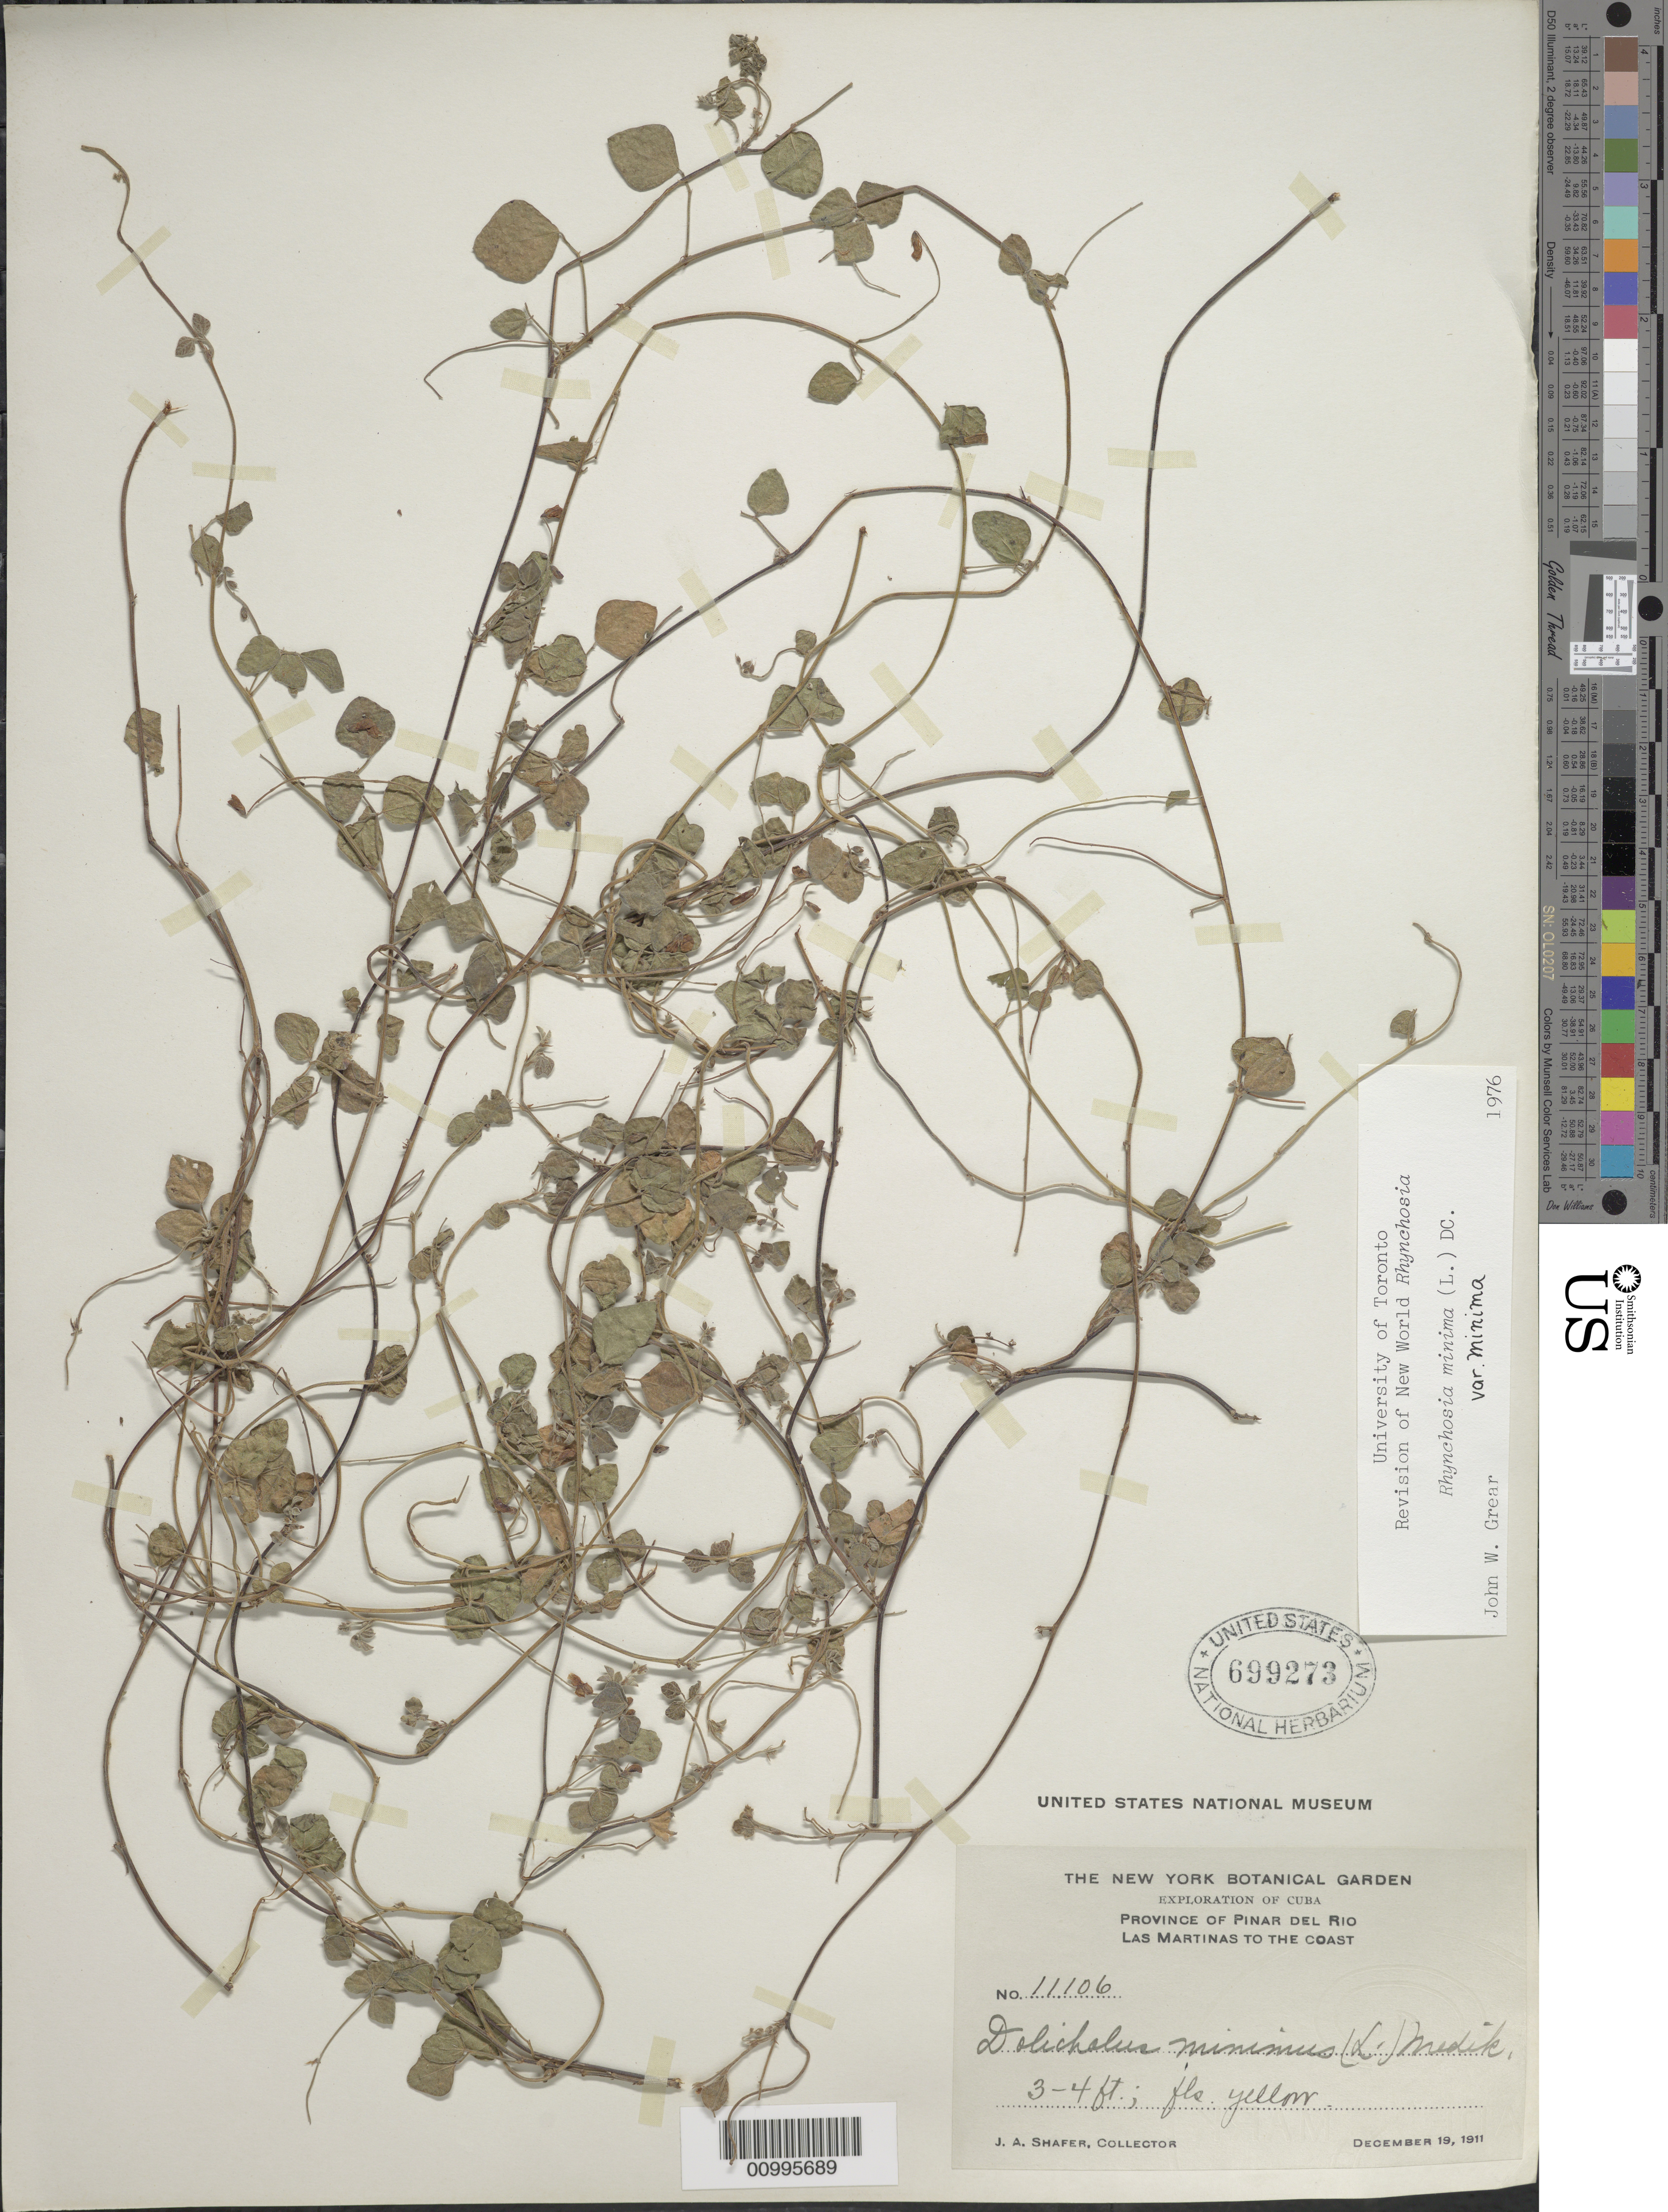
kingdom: Plantae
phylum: Tracheophyta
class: Magnoliopsida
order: Fabales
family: Fabaceae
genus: Rhynchosia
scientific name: Rhynchosia minima var. minima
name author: (L.) DC.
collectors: J. A. Shafer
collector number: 11106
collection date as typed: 19 Dec 1911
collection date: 1911-12-19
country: Cuba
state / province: Pinar del Rio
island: Cuba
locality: Las Martinas to the coast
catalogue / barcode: US 699273